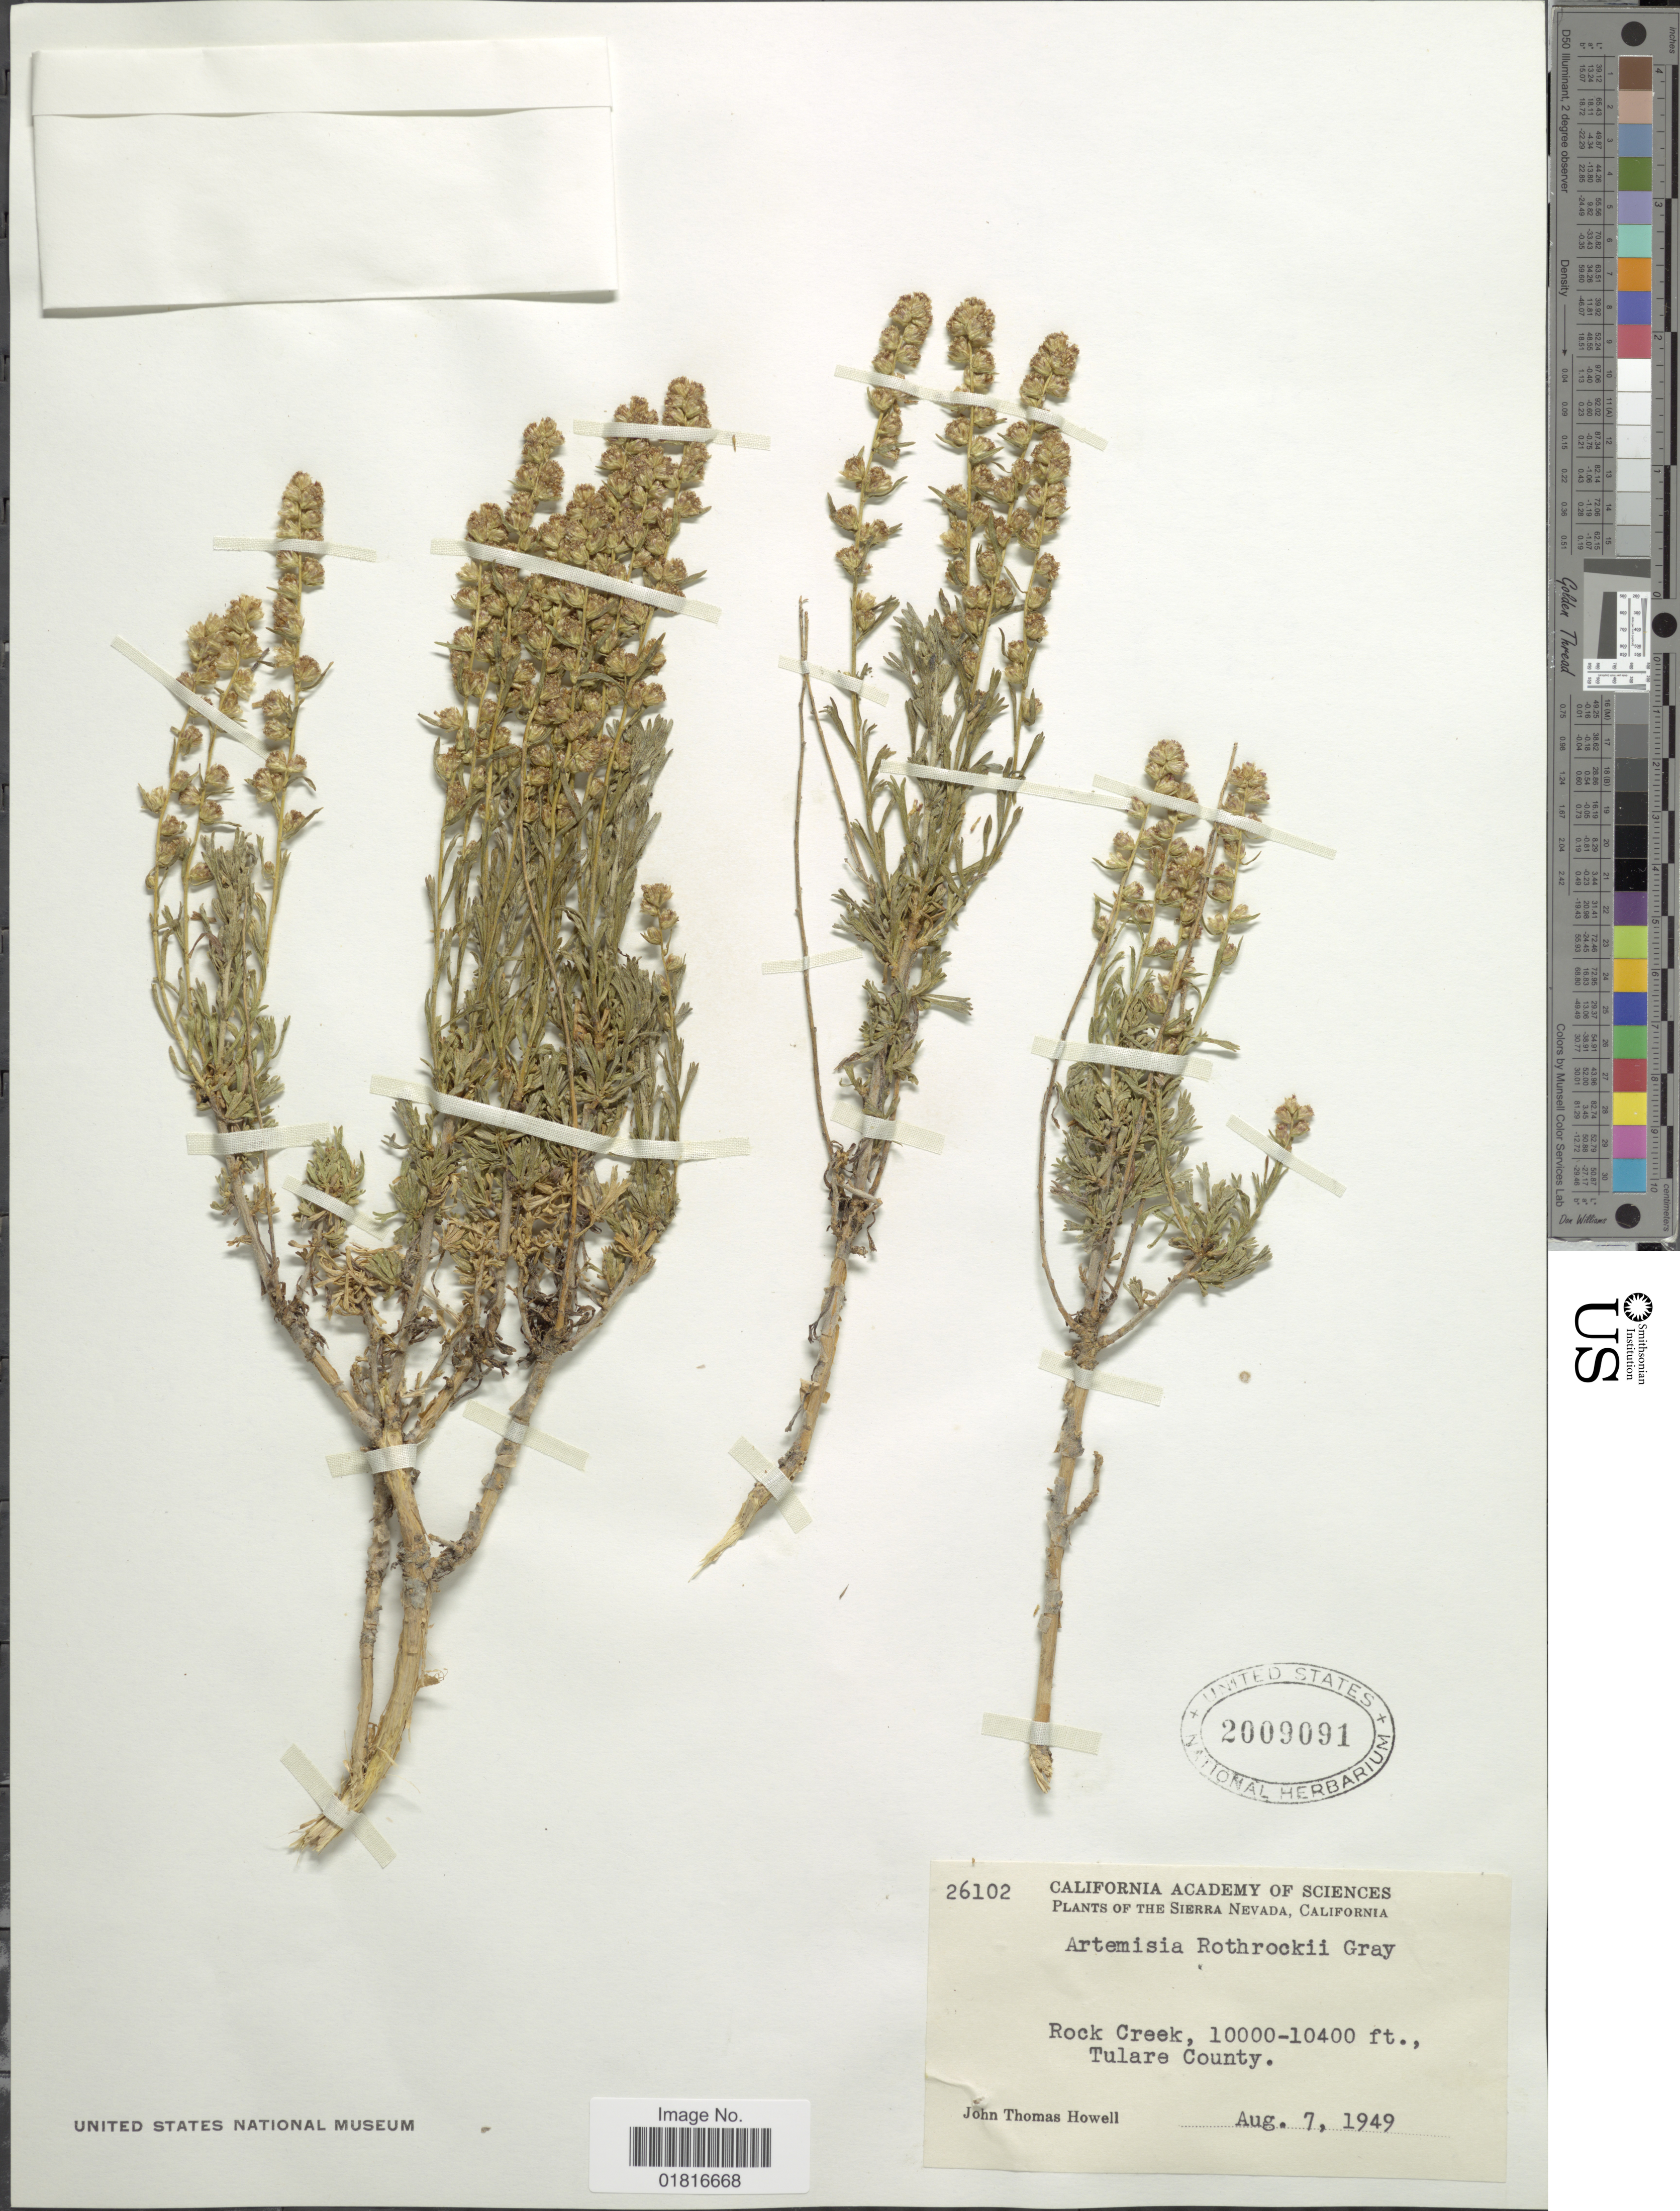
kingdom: Plantae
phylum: Tracheophyta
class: Magnoliopsida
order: Asterales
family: Asteraceae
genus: Artemisia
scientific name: Artemisia rothrockii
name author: A. Gray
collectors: J. T. Howell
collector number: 26102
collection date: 1949-08-07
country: United States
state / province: California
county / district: Tulare County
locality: The Sierra Nevada, Rock Creek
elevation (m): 3048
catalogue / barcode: US 2009091